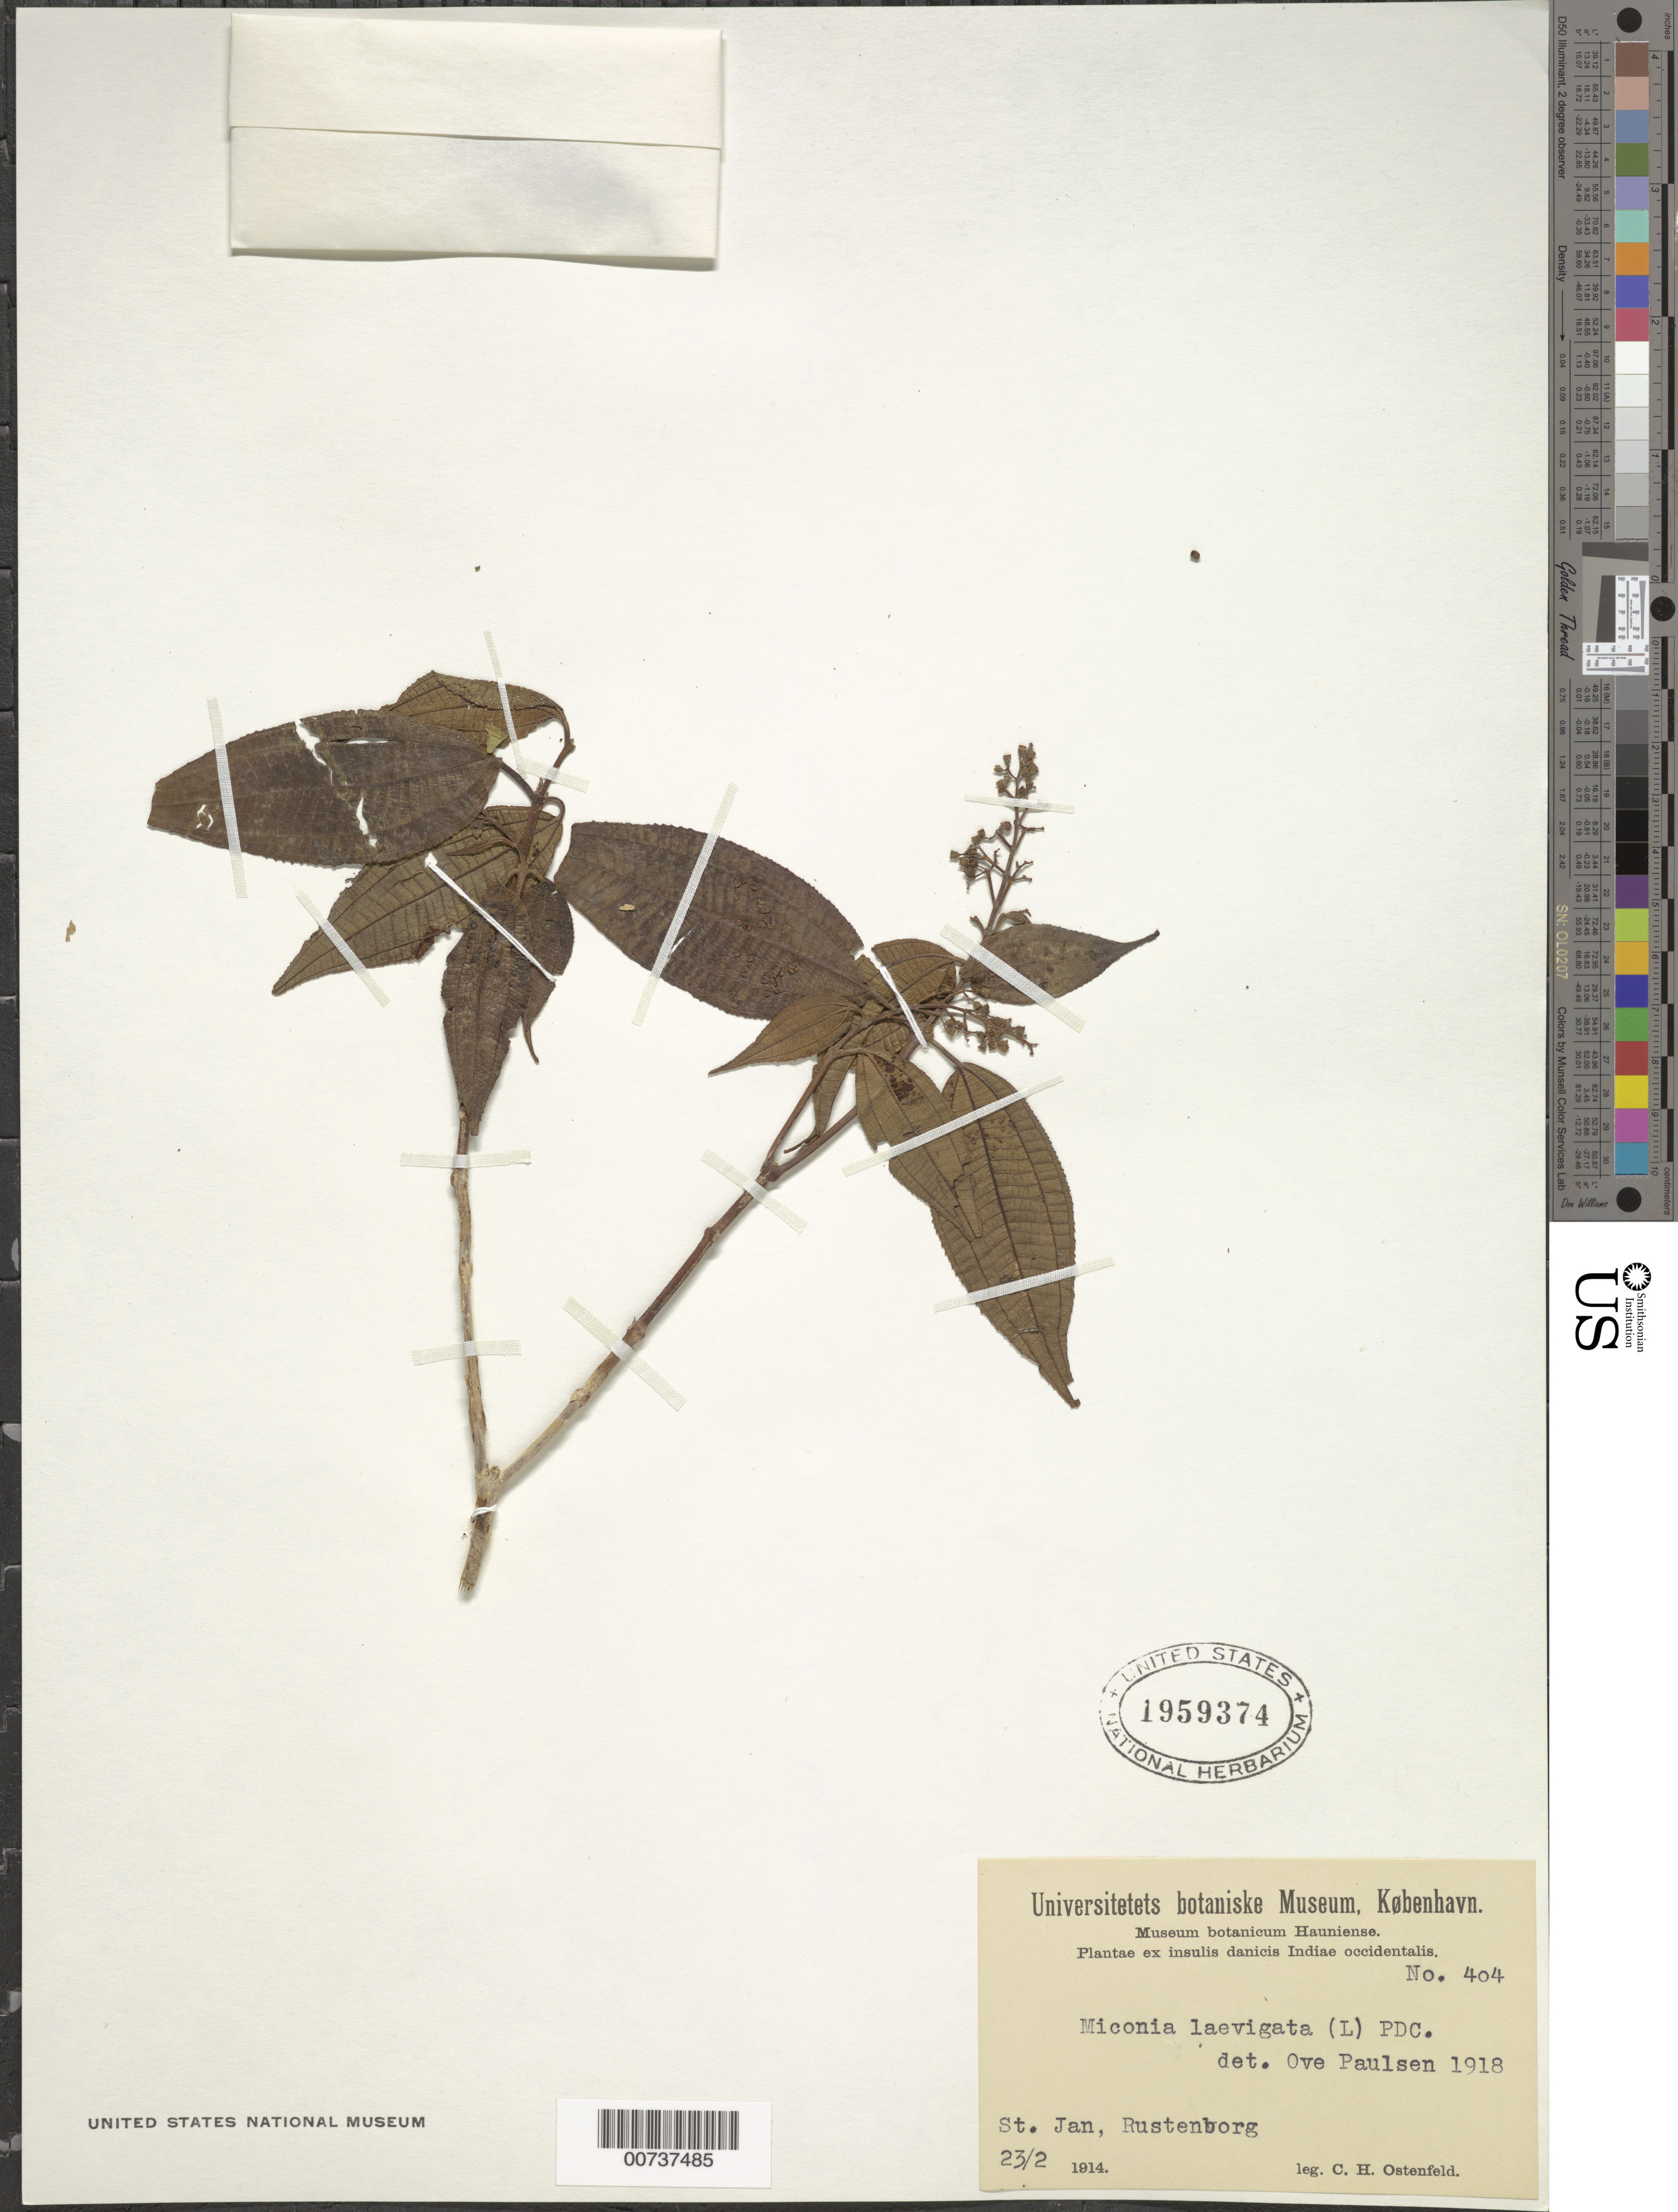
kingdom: Plantae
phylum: Tracheophyta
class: Magnoliopsida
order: Myrtales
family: Melastomataceae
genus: Miconia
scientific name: Miconia laevigata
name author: (L.) D. Don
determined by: Paulsen, O.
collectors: C. Ostenfeld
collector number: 404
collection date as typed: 23 Feb 1914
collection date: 1914-02-23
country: U.S. Virgin Islands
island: St. John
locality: Rustenborg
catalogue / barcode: US 1959374